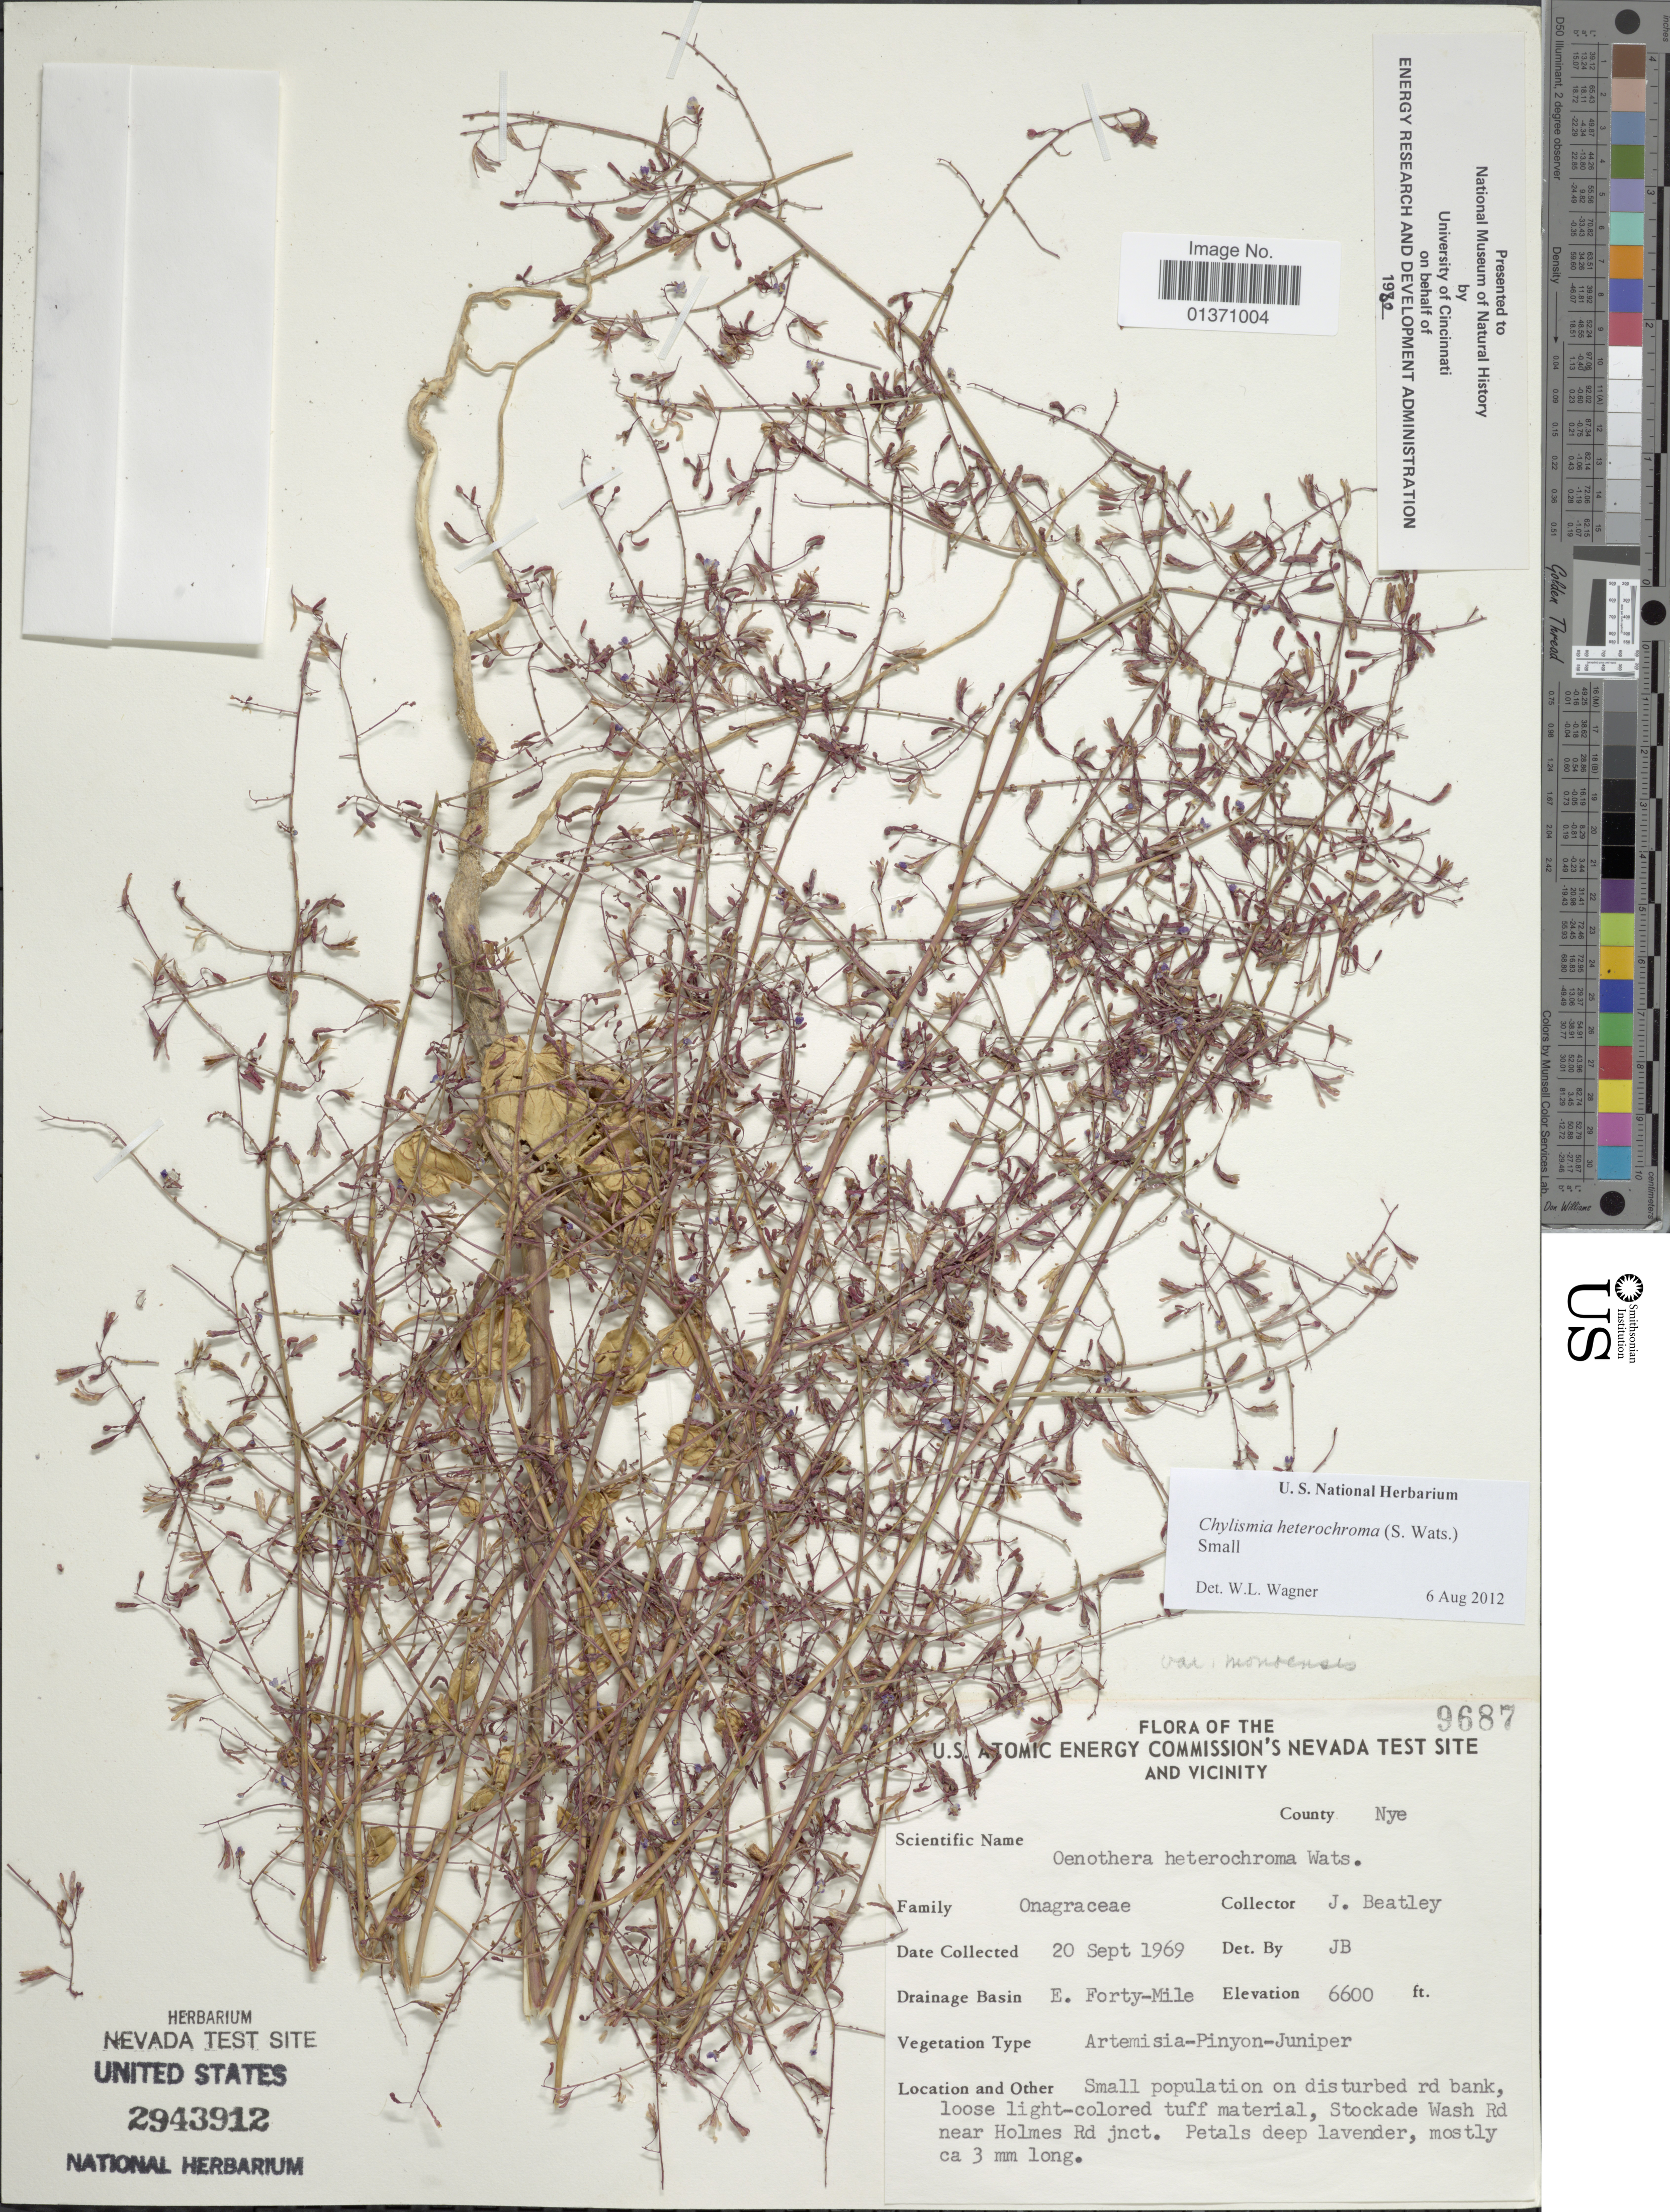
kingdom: Plantae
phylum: Tracheophyta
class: Magnoliopsida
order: Myrtales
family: Onagraceae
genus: Chylismia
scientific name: Chylismia heterochroma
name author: (S. Watson) Small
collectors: J. C. Beatley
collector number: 9687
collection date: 1969-09-20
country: United States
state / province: Nevada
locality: U. S. Atomic Energy Commission's Nevada Test Site and Vicinity, E. Forty-Mile, Stockade Wash Rd near Holmes Rd jnct, County Nye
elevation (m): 2012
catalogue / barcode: US 2943912